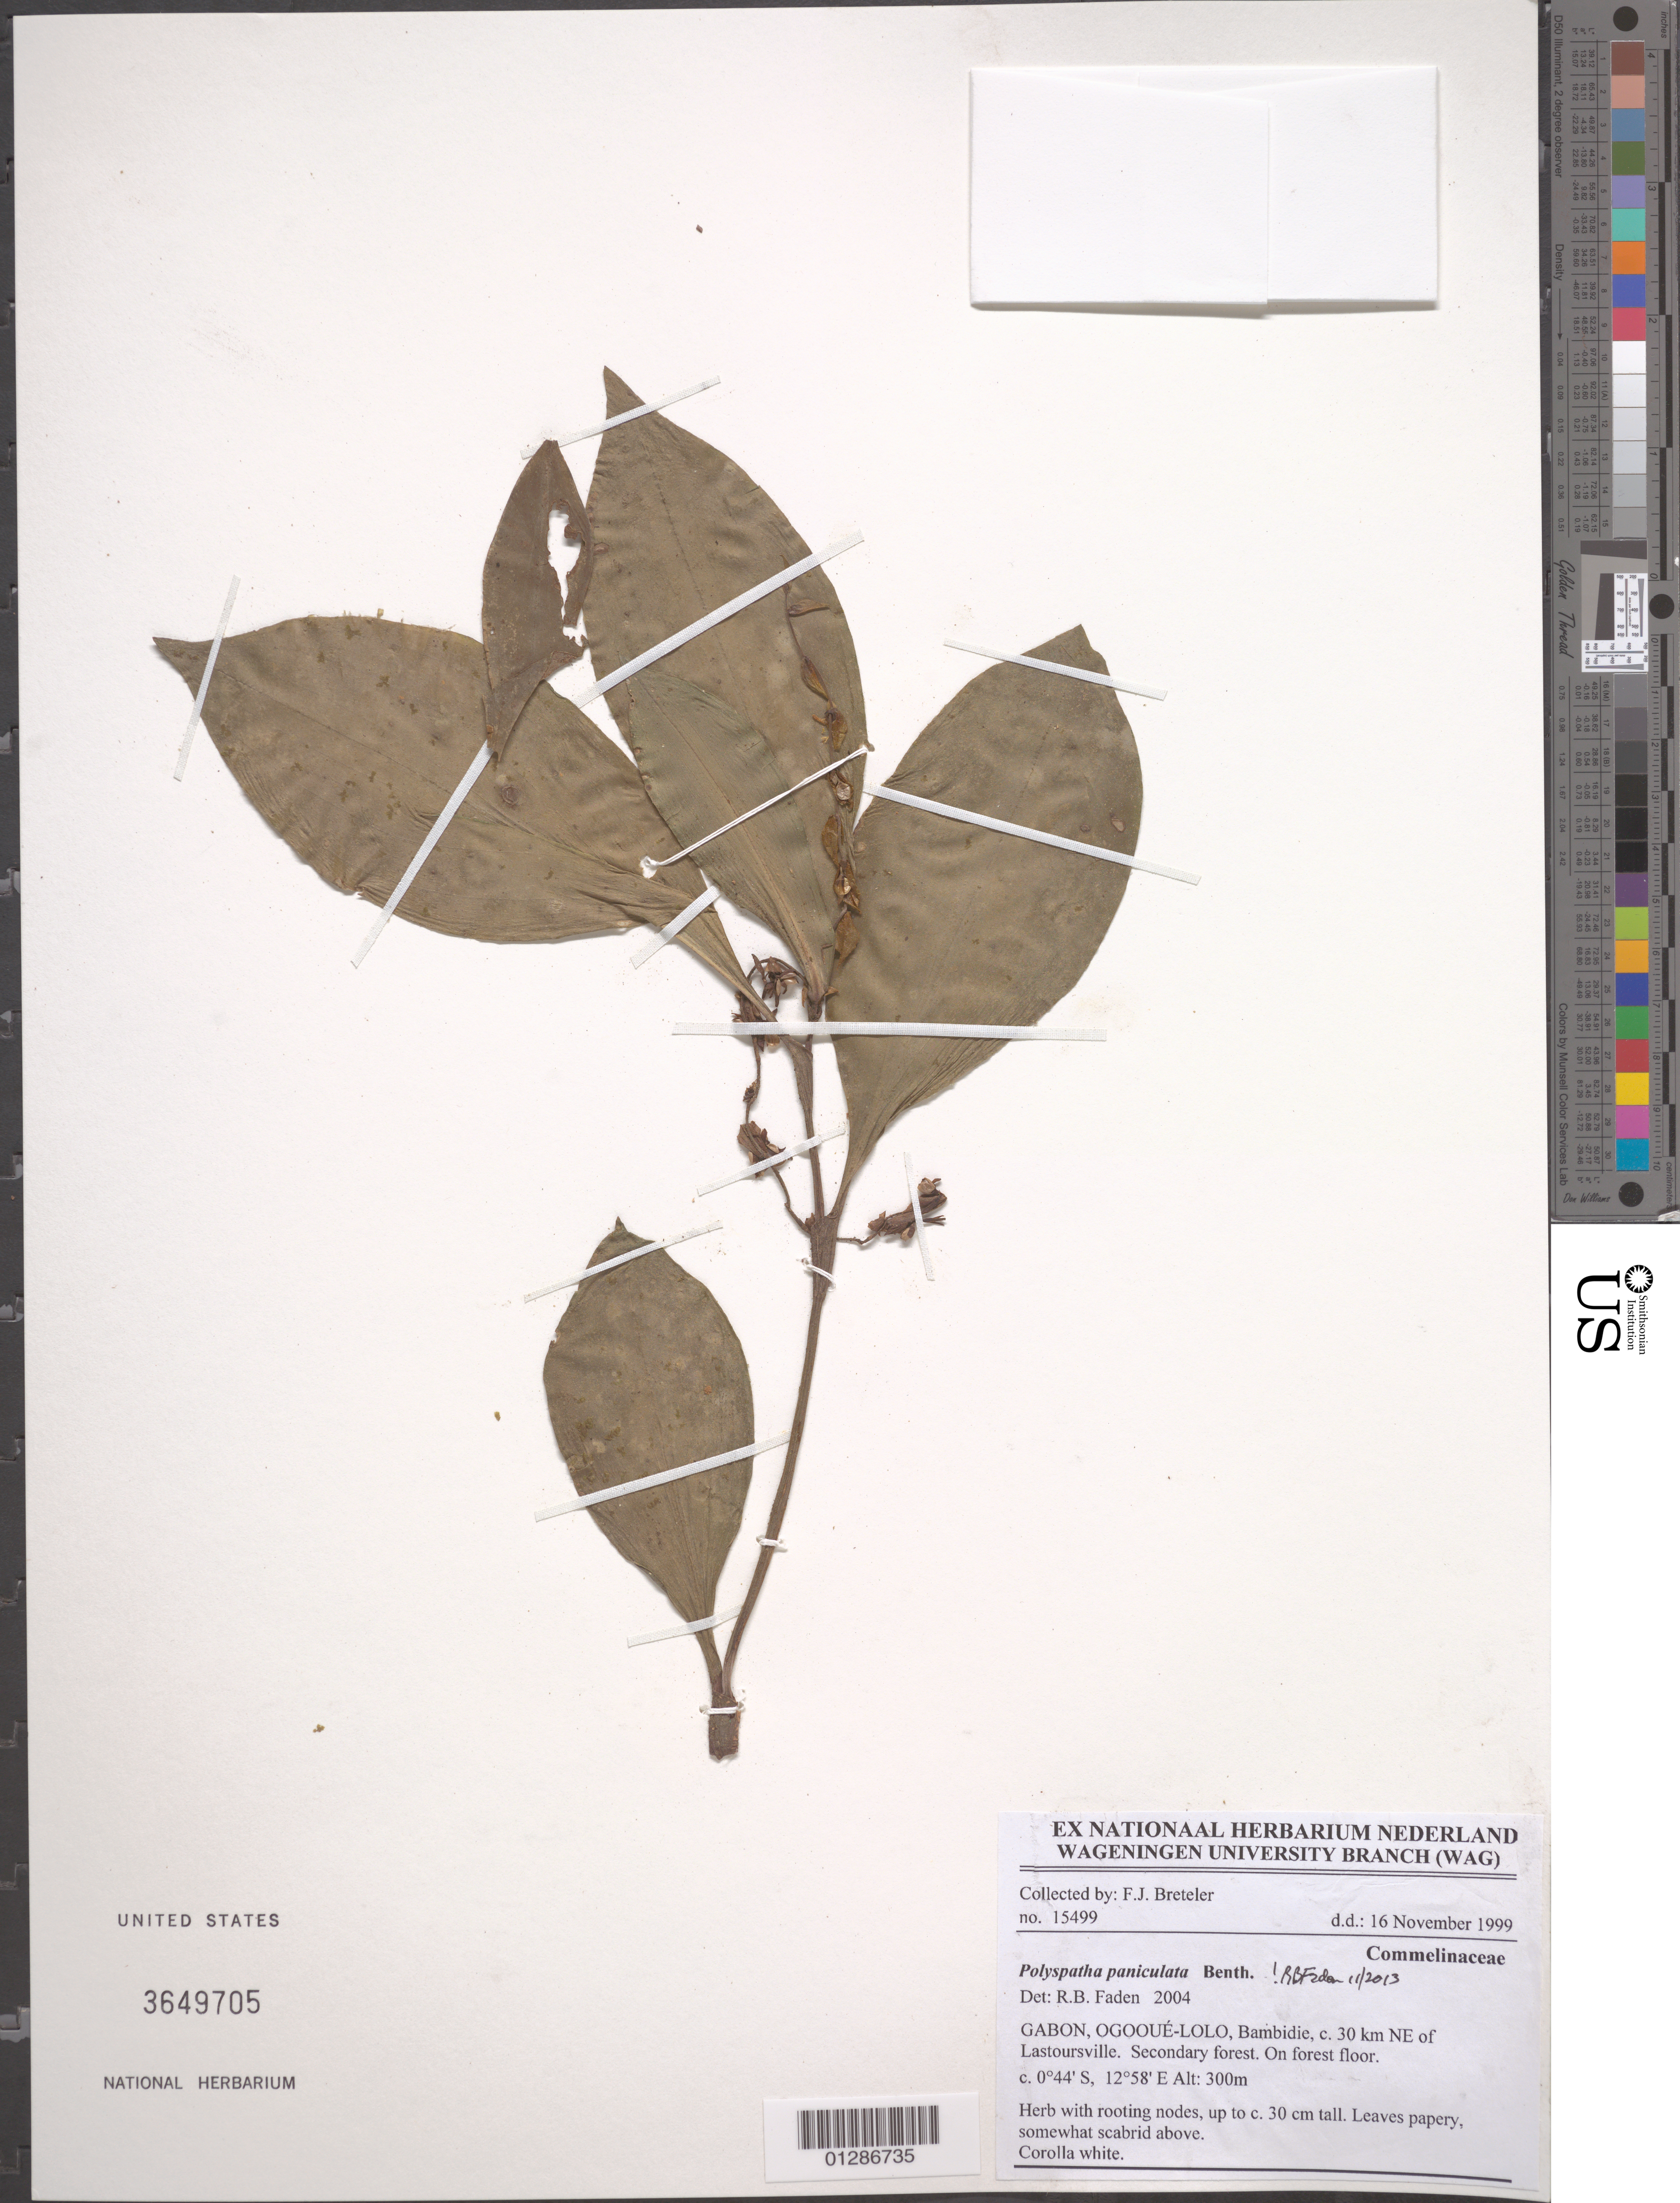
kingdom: Plantae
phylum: Tracheophyta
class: Liliopsida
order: Commelinales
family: Commelinaceae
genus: Polyspatha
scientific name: Polyspatha paniculata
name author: Benth.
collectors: F. J. Breteler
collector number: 15499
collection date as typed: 16 Nov 1999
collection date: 1999-11-16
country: Gabon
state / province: Ogooue-Lolo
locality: Bambidie, c. 30 km NE of Lastoursville.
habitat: Herb.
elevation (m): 300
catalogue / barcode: US 3649705